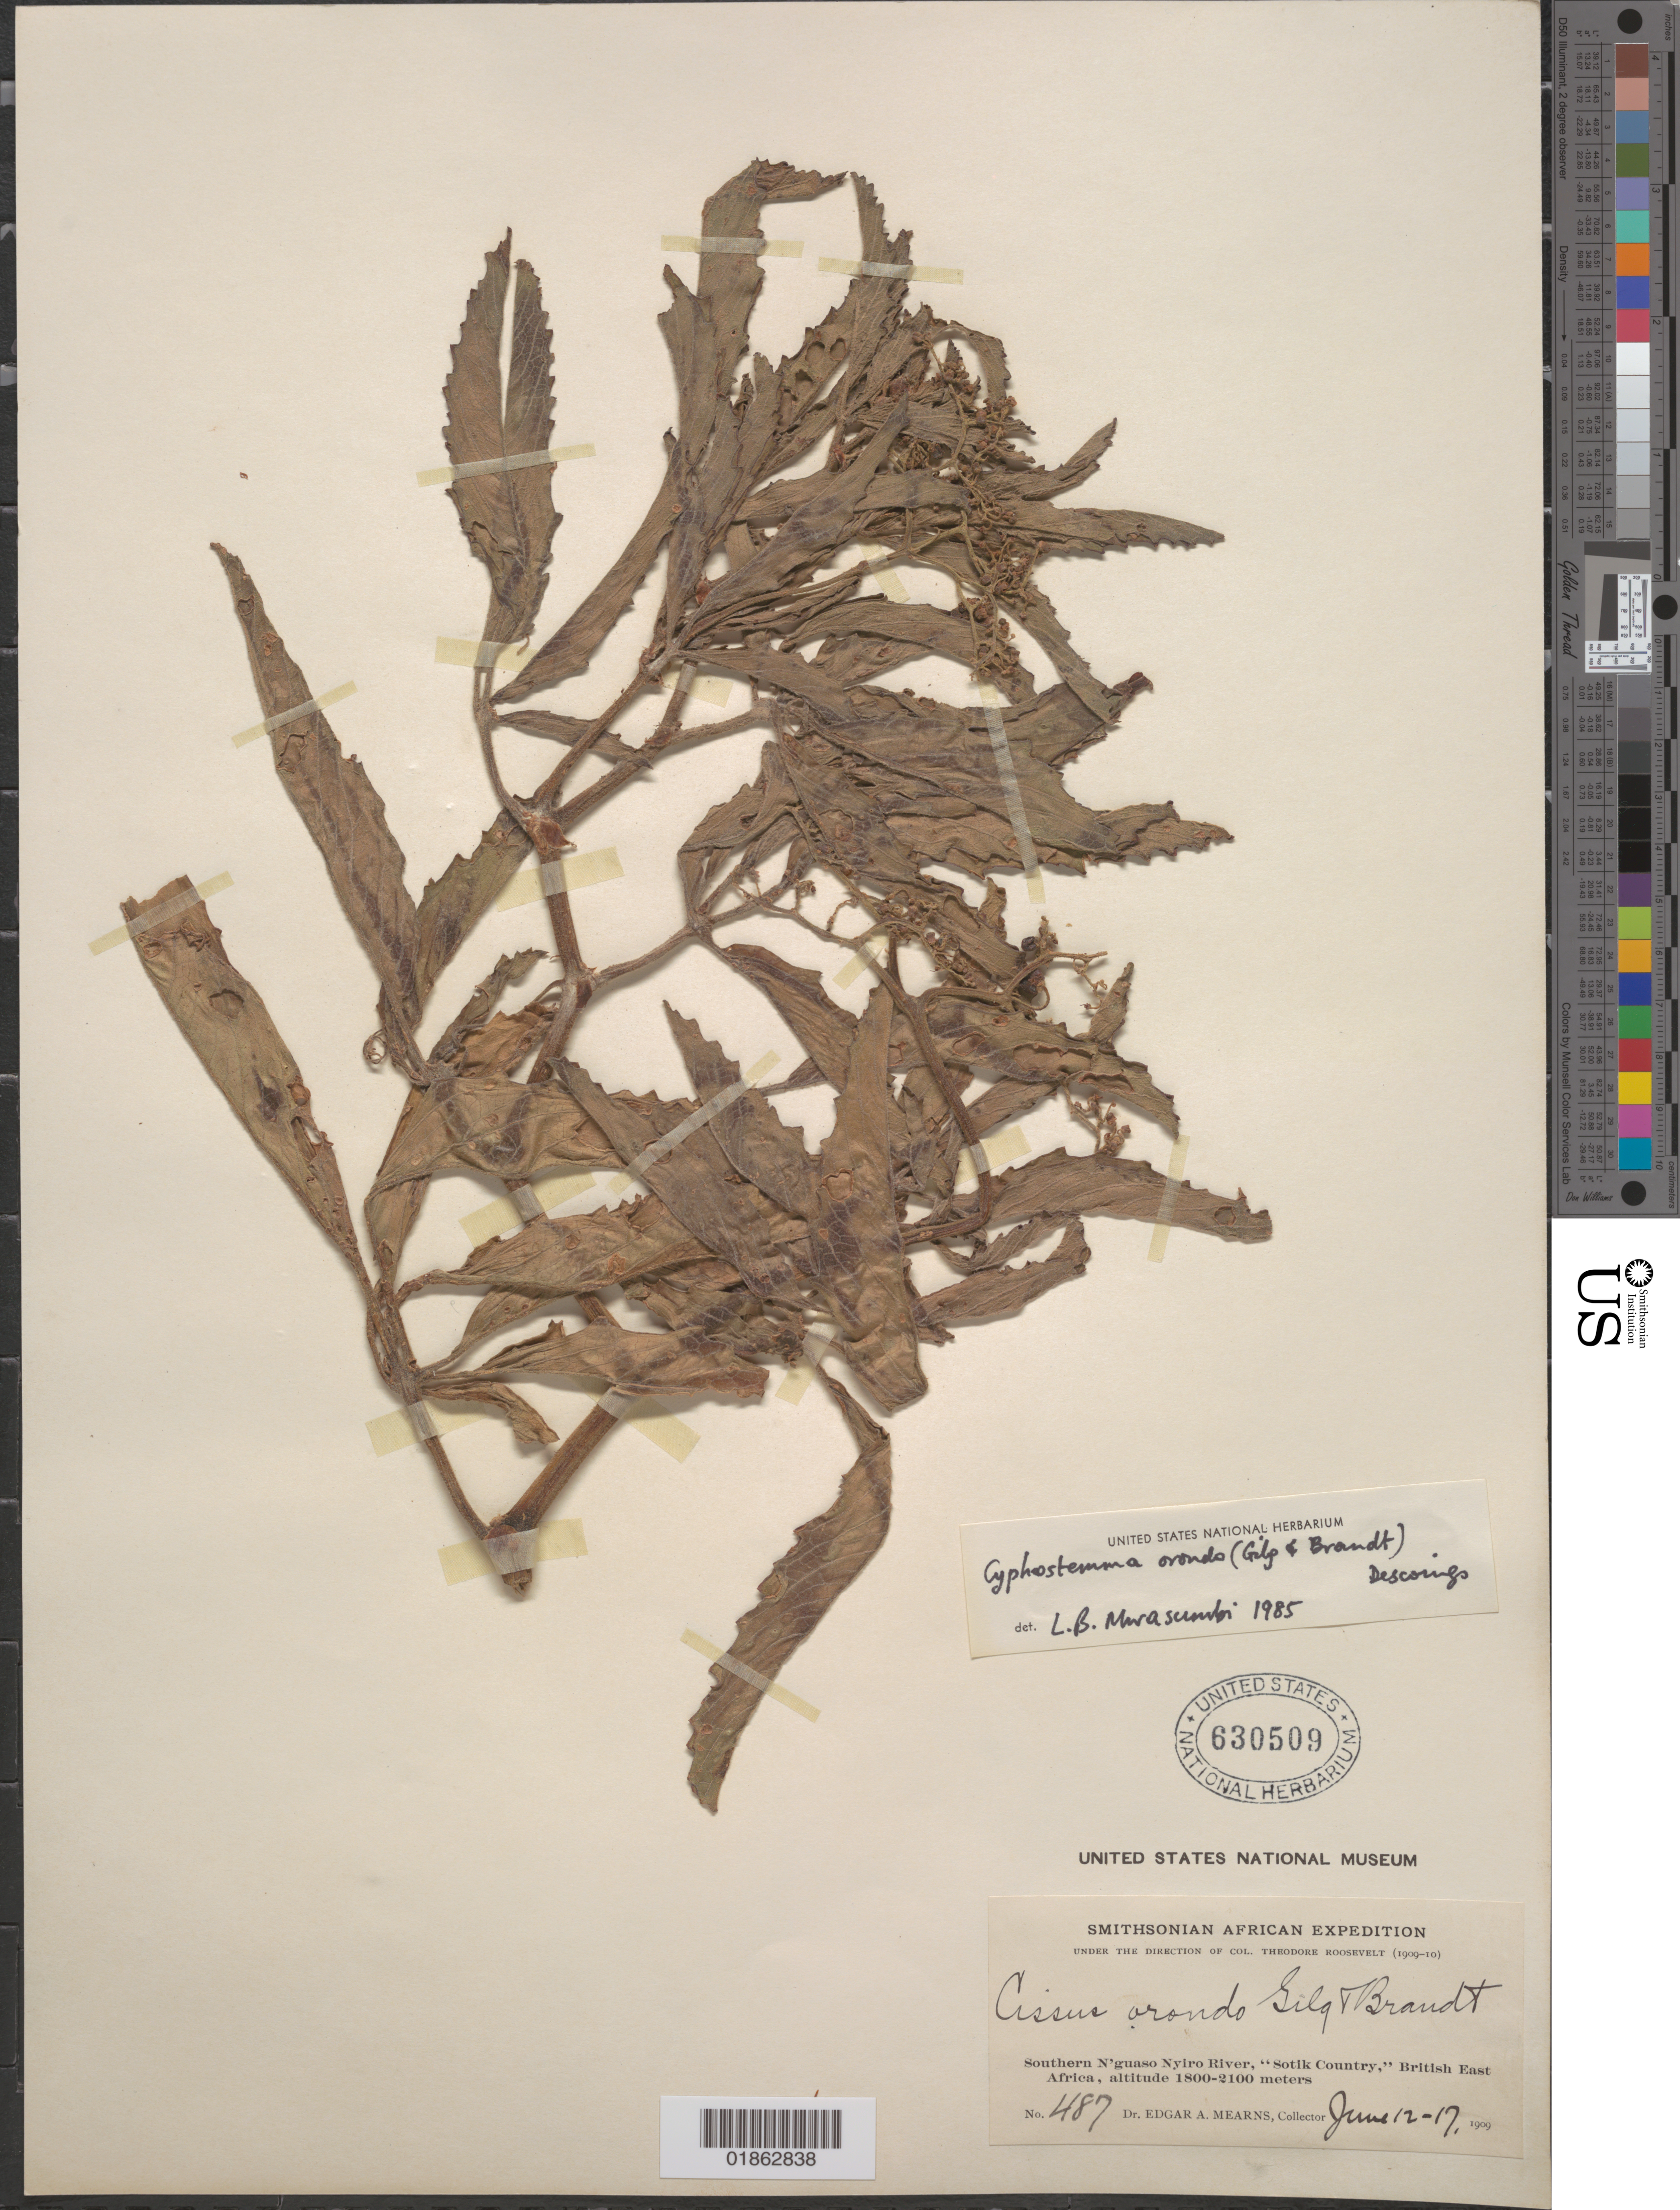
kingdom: Plantae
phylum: Tracheophyta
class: Magnoliopsida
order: Vitales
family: Vitaceae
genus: Cyphostemma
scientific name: Cyphostemma orondo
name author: (Gilg & Brandt) Desc.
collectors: E. A. Mearns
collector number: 487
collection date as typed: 12 Jun 1909 to 17 Jun 1909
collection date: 1909-06-12/1909-06-17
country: Kenya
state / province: Bomet / Narok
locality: Southern N'guaso Nyiro River, "Sotik Country"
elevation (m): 1800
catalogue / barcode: US 630509